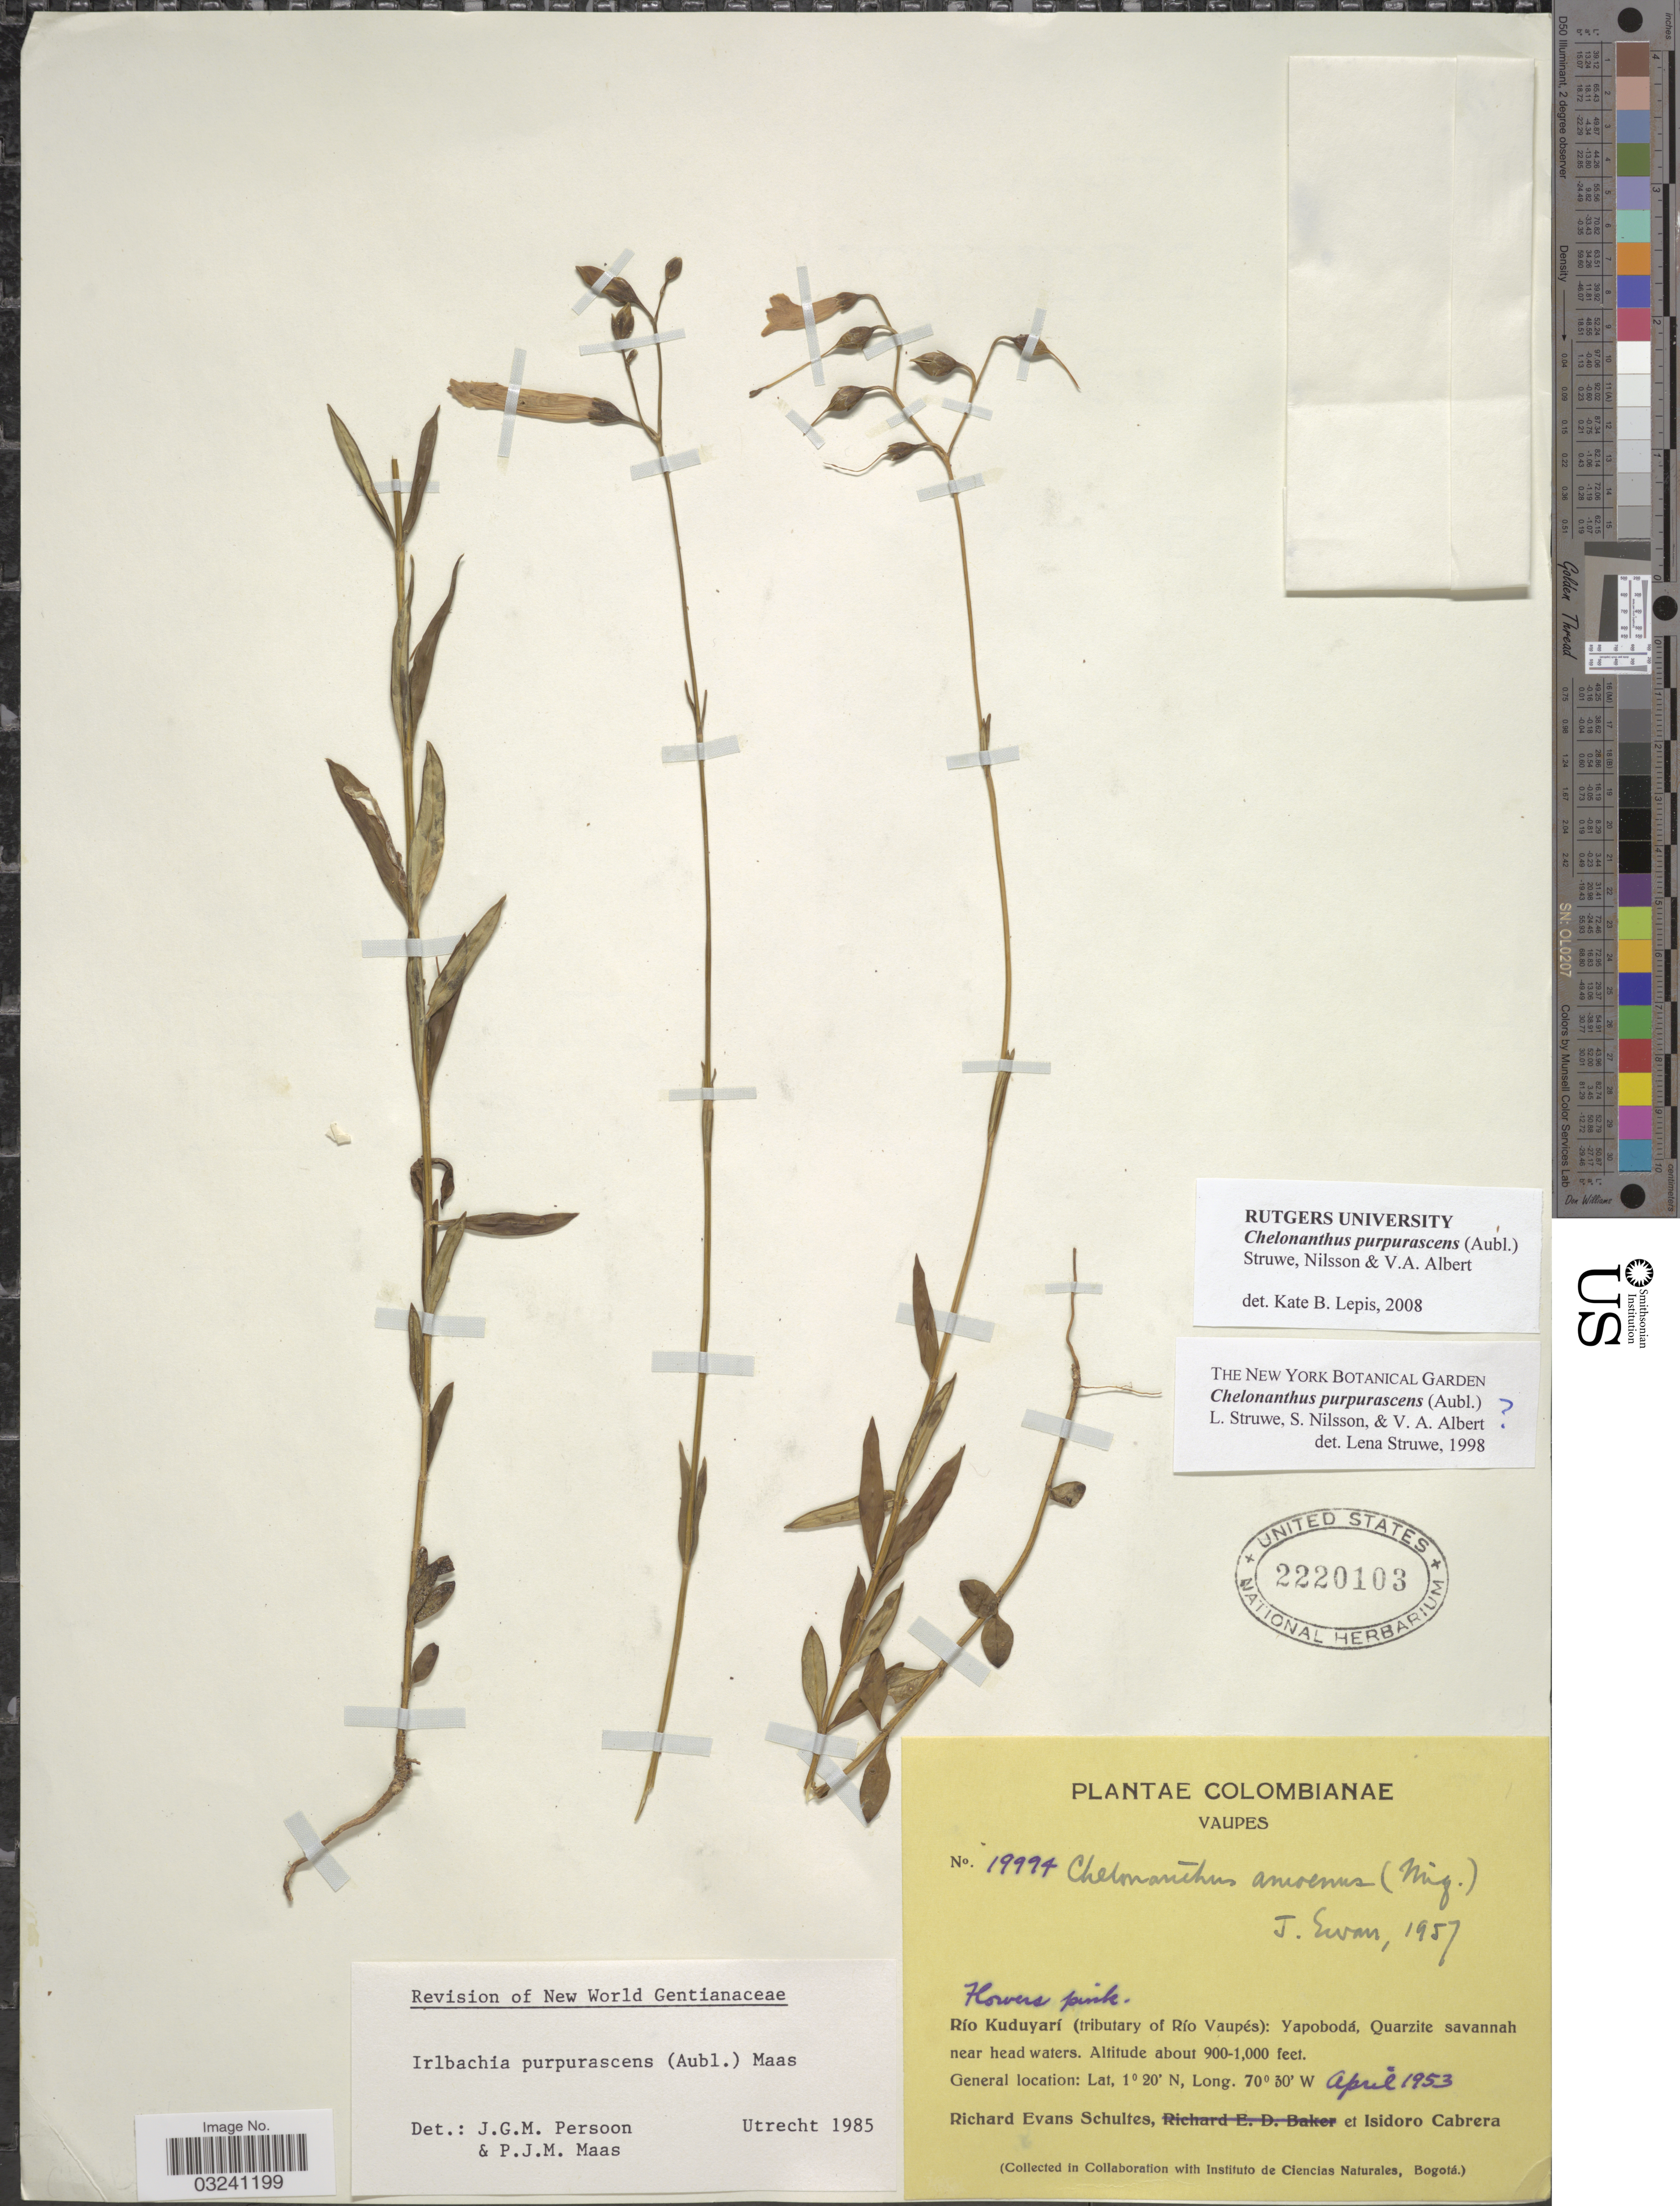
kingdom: Plantae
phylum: Tracheophyta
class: Magnoliopsida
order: Gentianales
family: Gentianaceae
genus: Chelonanthus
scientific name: Chelonanthus purpurascens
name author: (Aubl.) Struwe et al.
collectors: R. E. Schultes & I. Cabrera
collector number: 19994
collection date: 1953-04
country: Colombia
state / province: Vaupés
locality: Río Kuduyarí (tributary of Río Vaupés): Yapobodá.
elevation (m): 274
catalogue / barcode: US 2220103